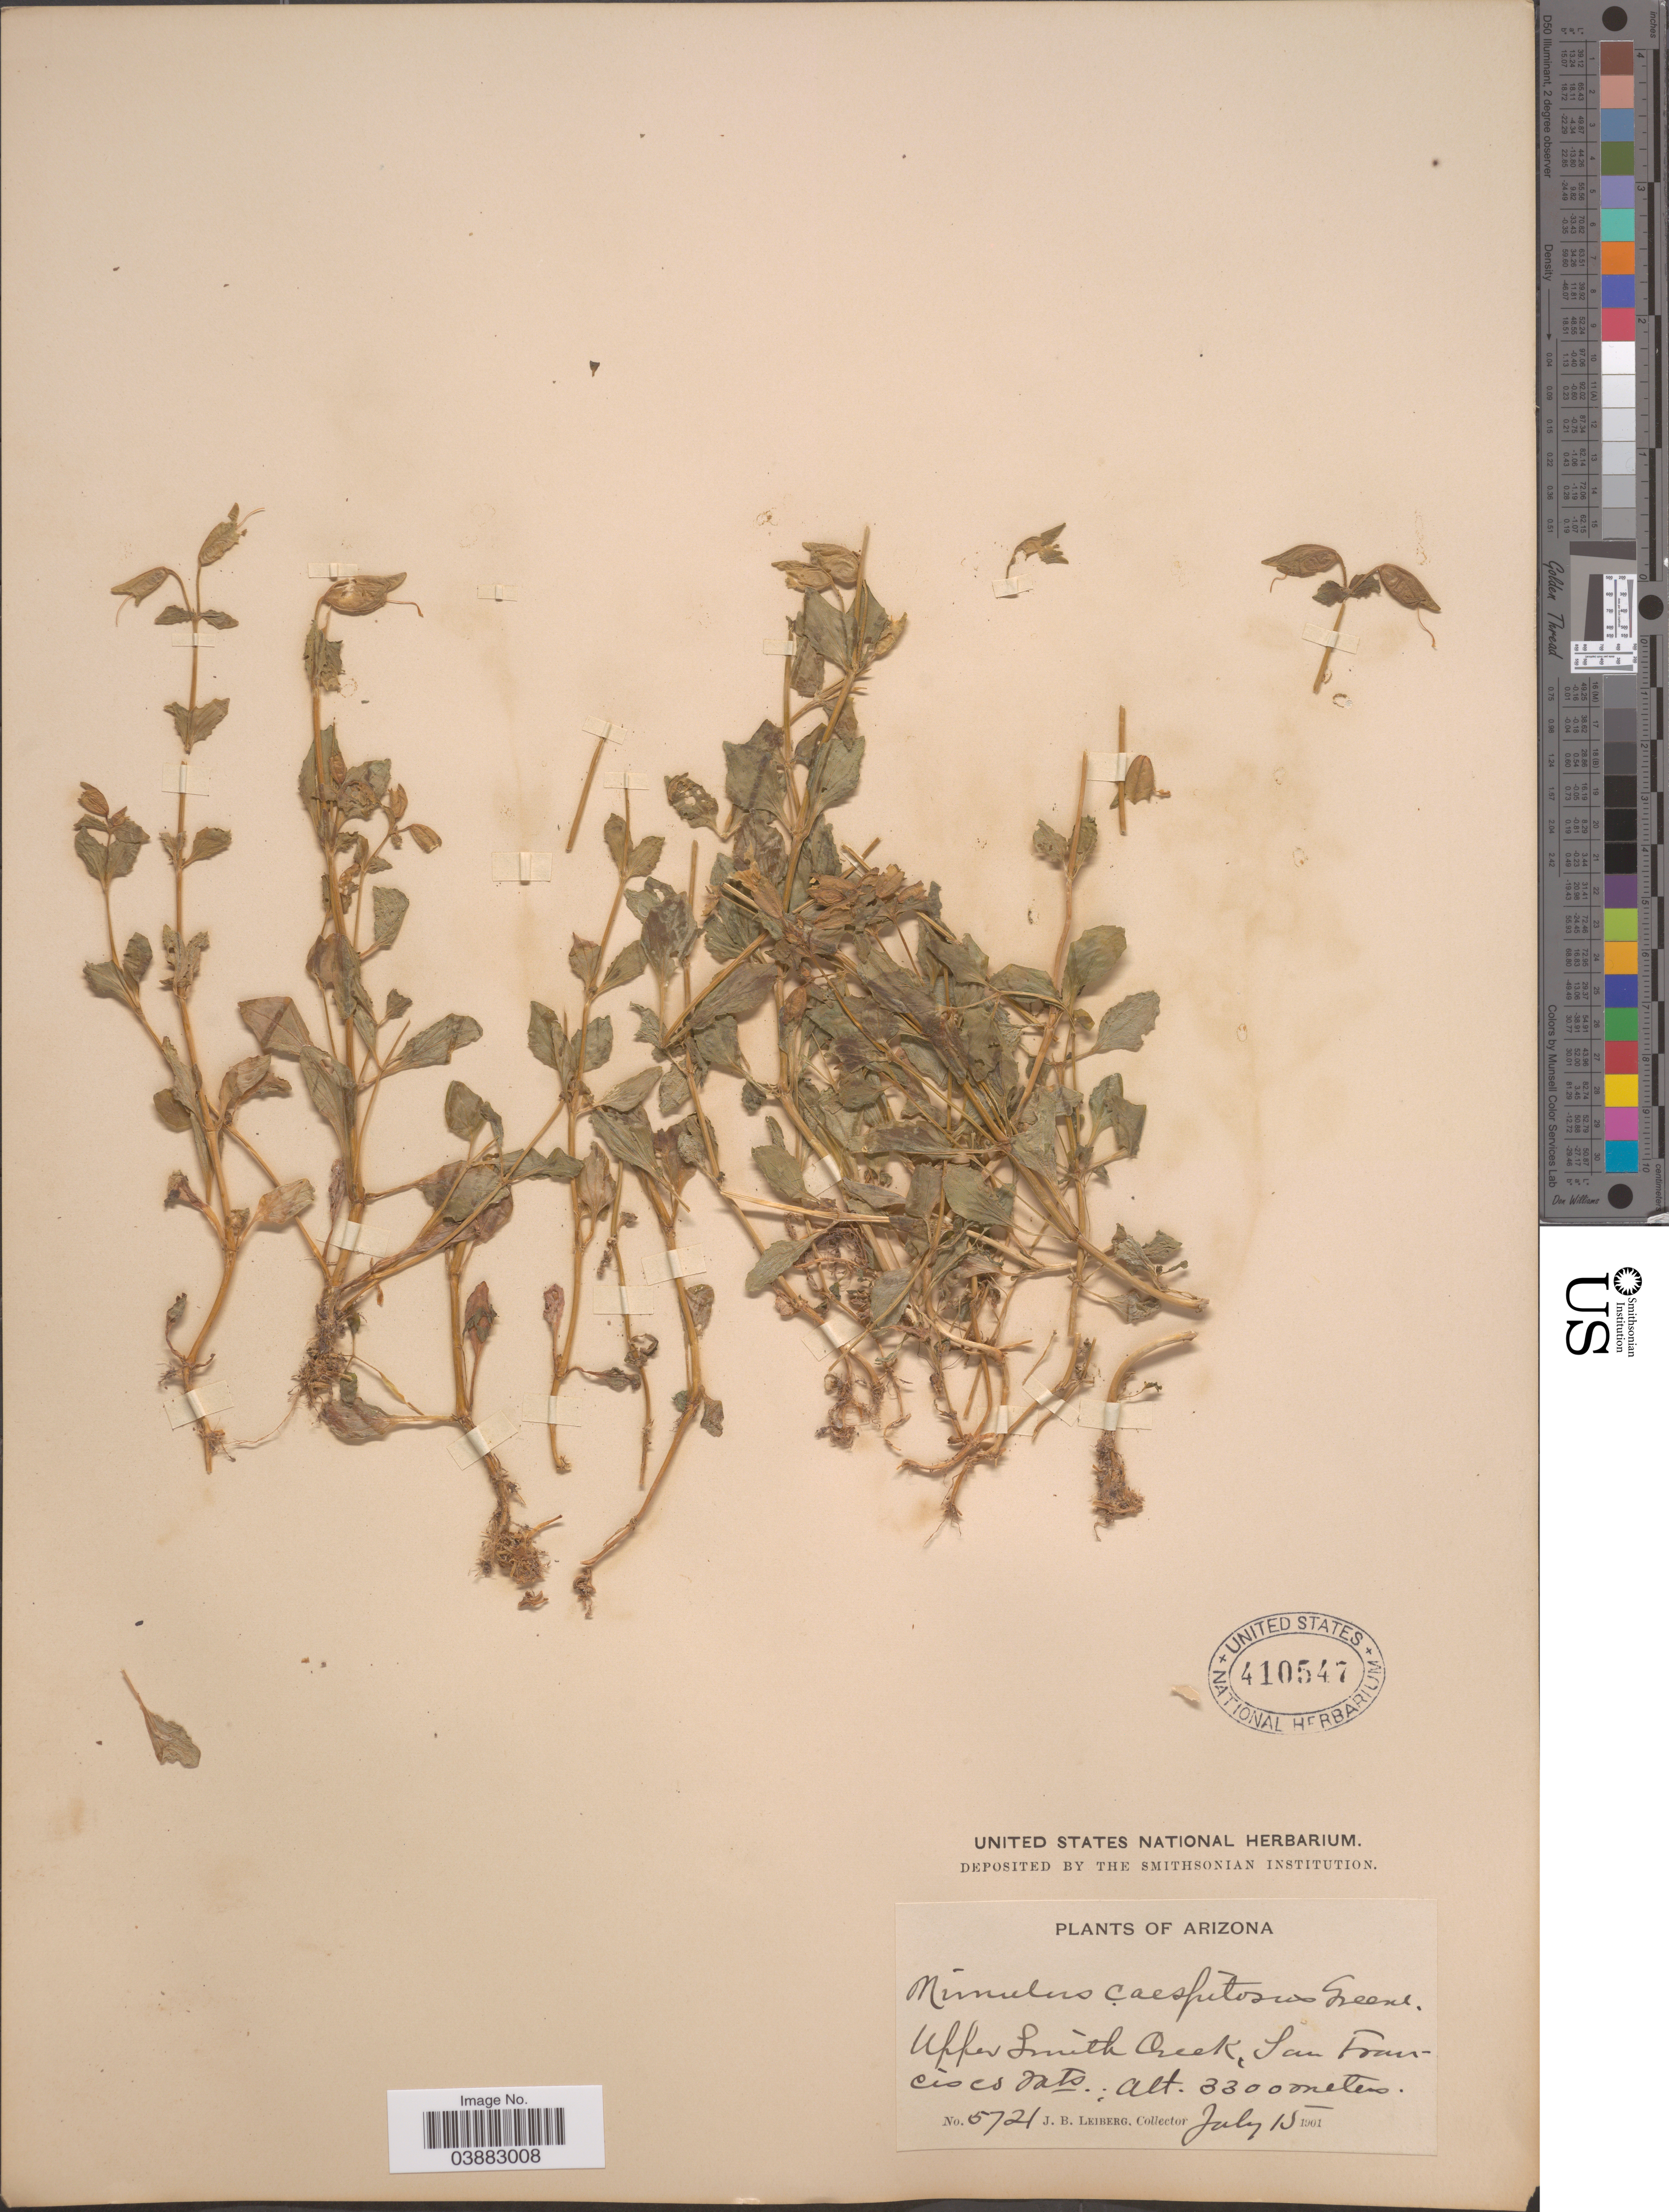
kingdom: Plantae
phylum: Tracheophyta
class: Magnoliopsida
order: Lamiales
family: Phrymaceae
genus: Mimulus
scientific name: Mimulus tilingii var. caespitosus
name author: (Greene) A.L. Grant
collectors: J. B. Leiberg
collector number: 5721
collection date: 1901-07-15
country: United States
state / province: Arizona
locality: Upper Smith Creek, San Francisco Mts.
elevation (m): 3300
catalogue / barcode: US 410547